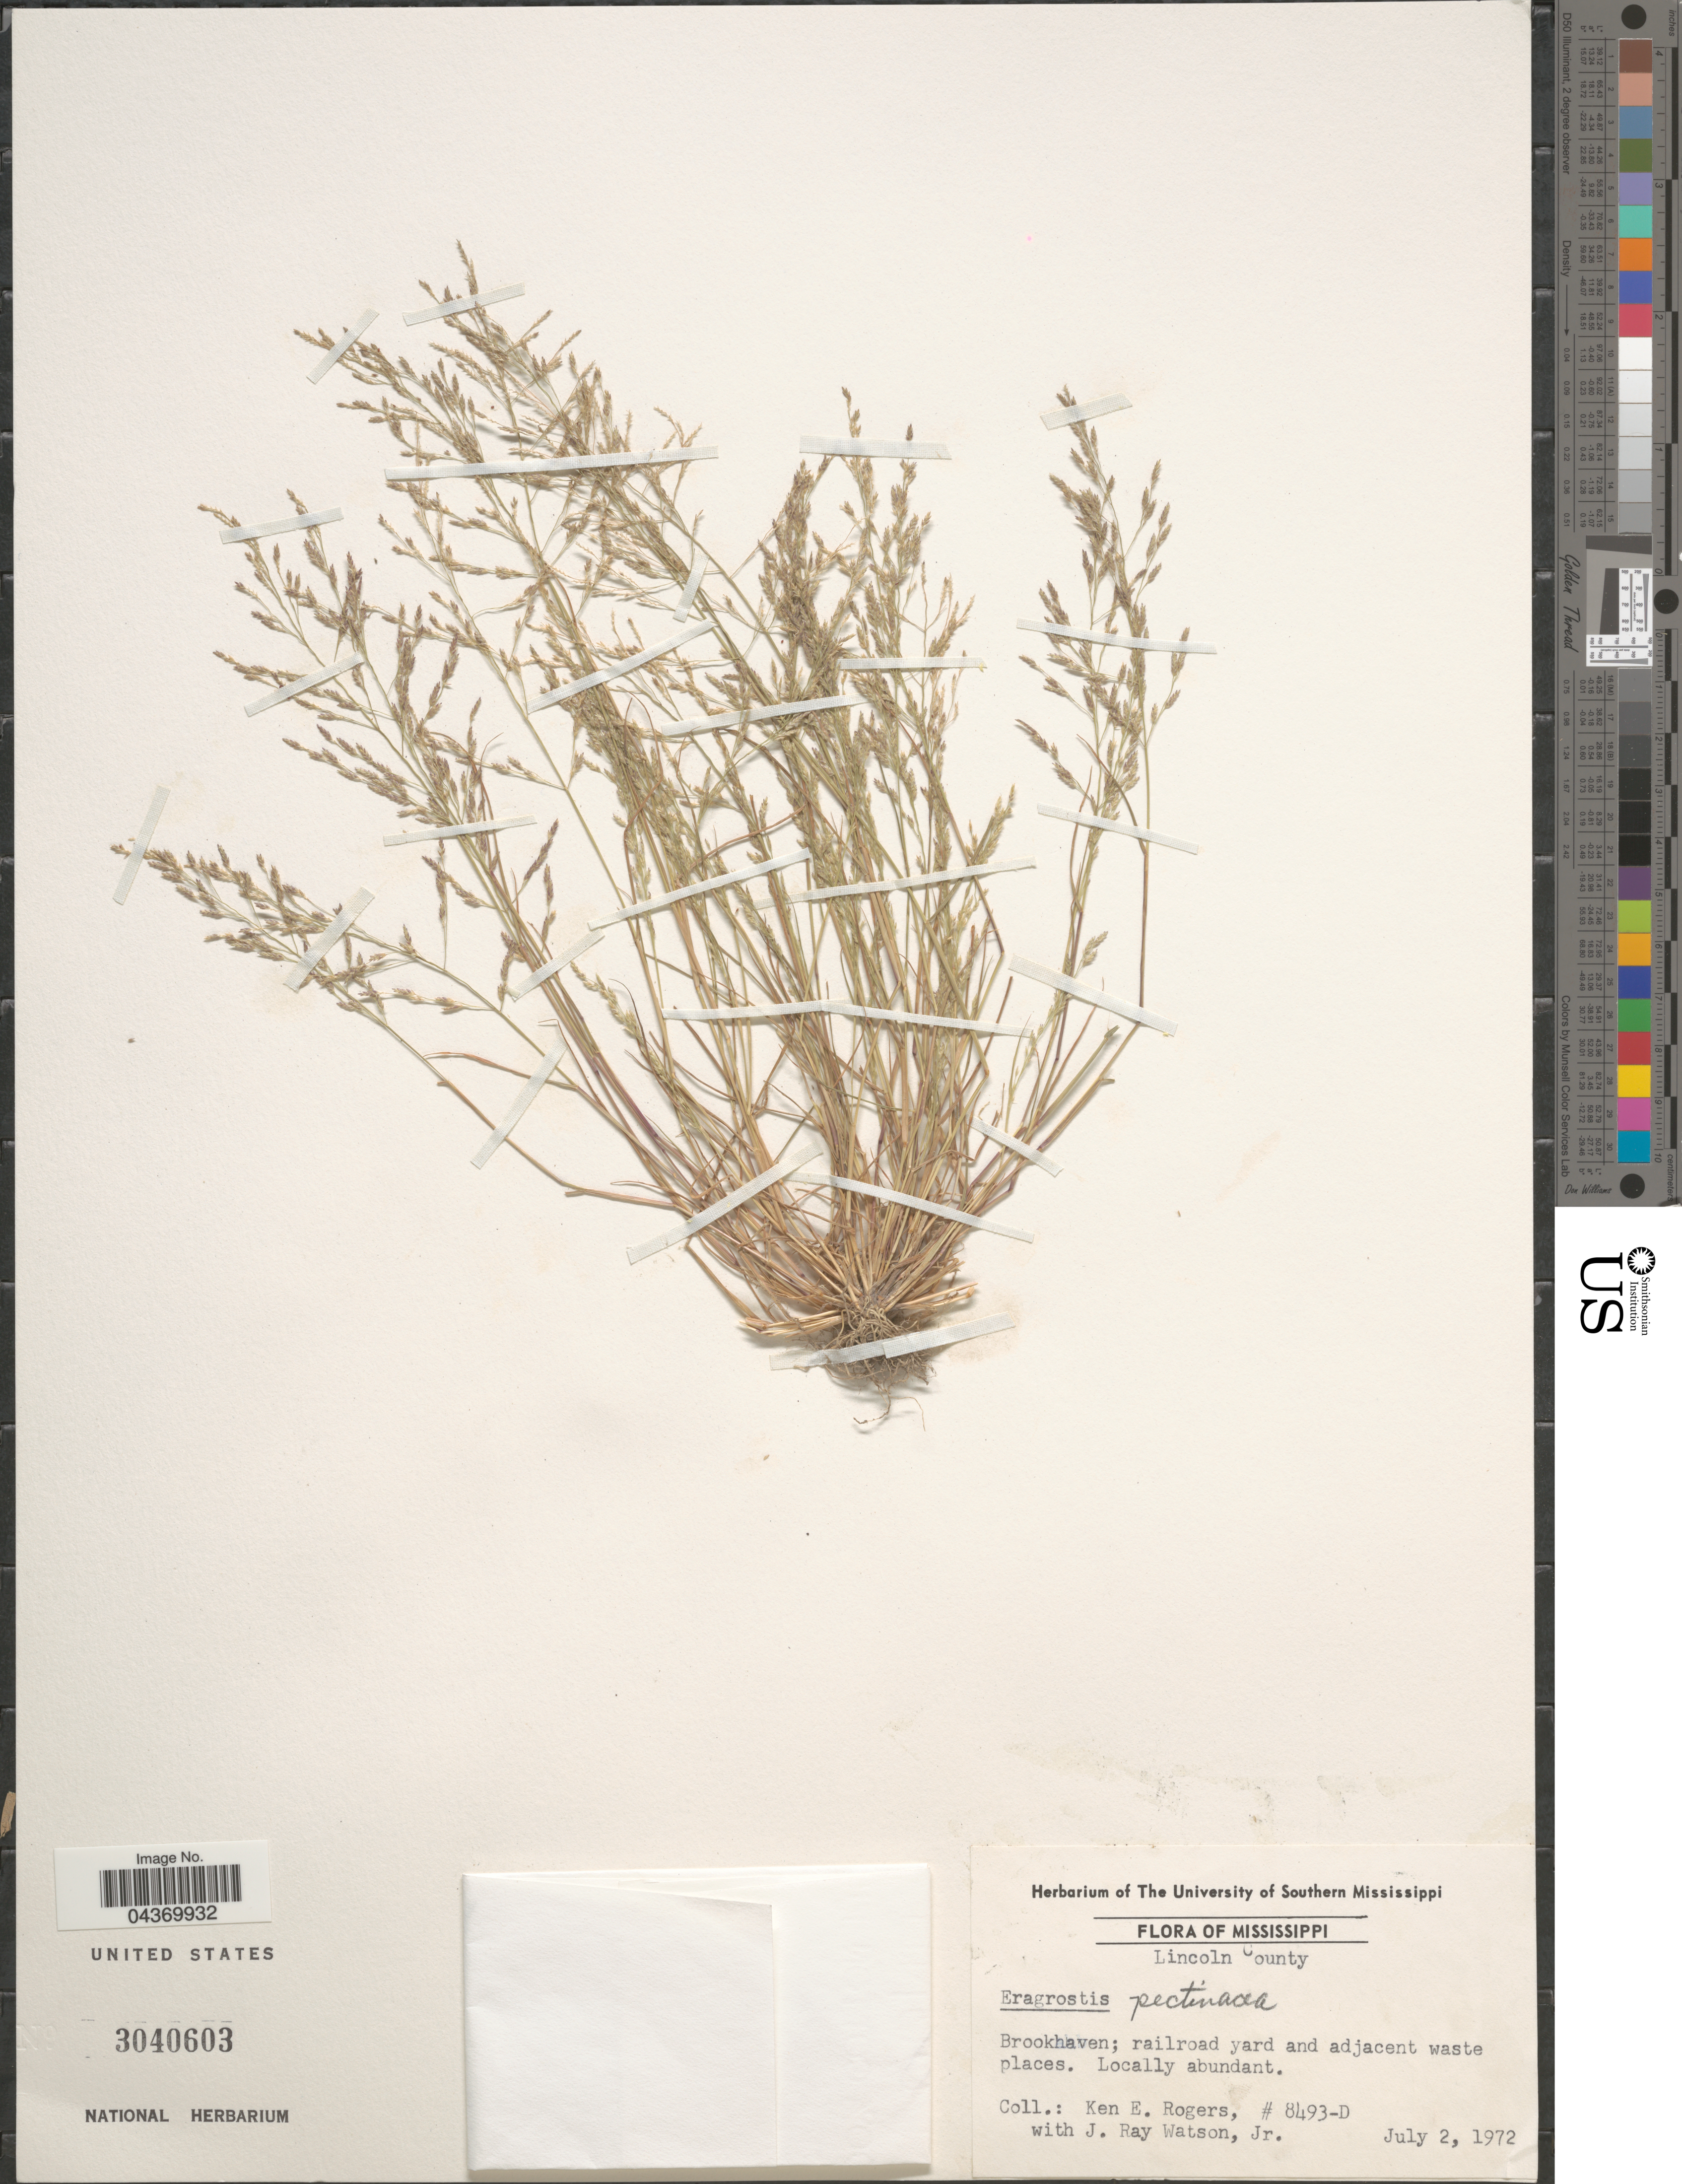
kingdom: Plantae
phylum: Tracheophyta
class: Liliopsida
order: Poales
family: Poaceae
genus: Eragrostis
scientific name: Eragrostis pectinacea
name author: (Michx.) Nees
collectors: K. Rogers & J. R. Watson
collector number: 8493-D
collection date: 1972-07-02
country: United States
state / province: Mississippi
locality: Lincoln County. Brookhaven; railroad yard and adjacent waste places.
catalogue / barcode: US 3040603